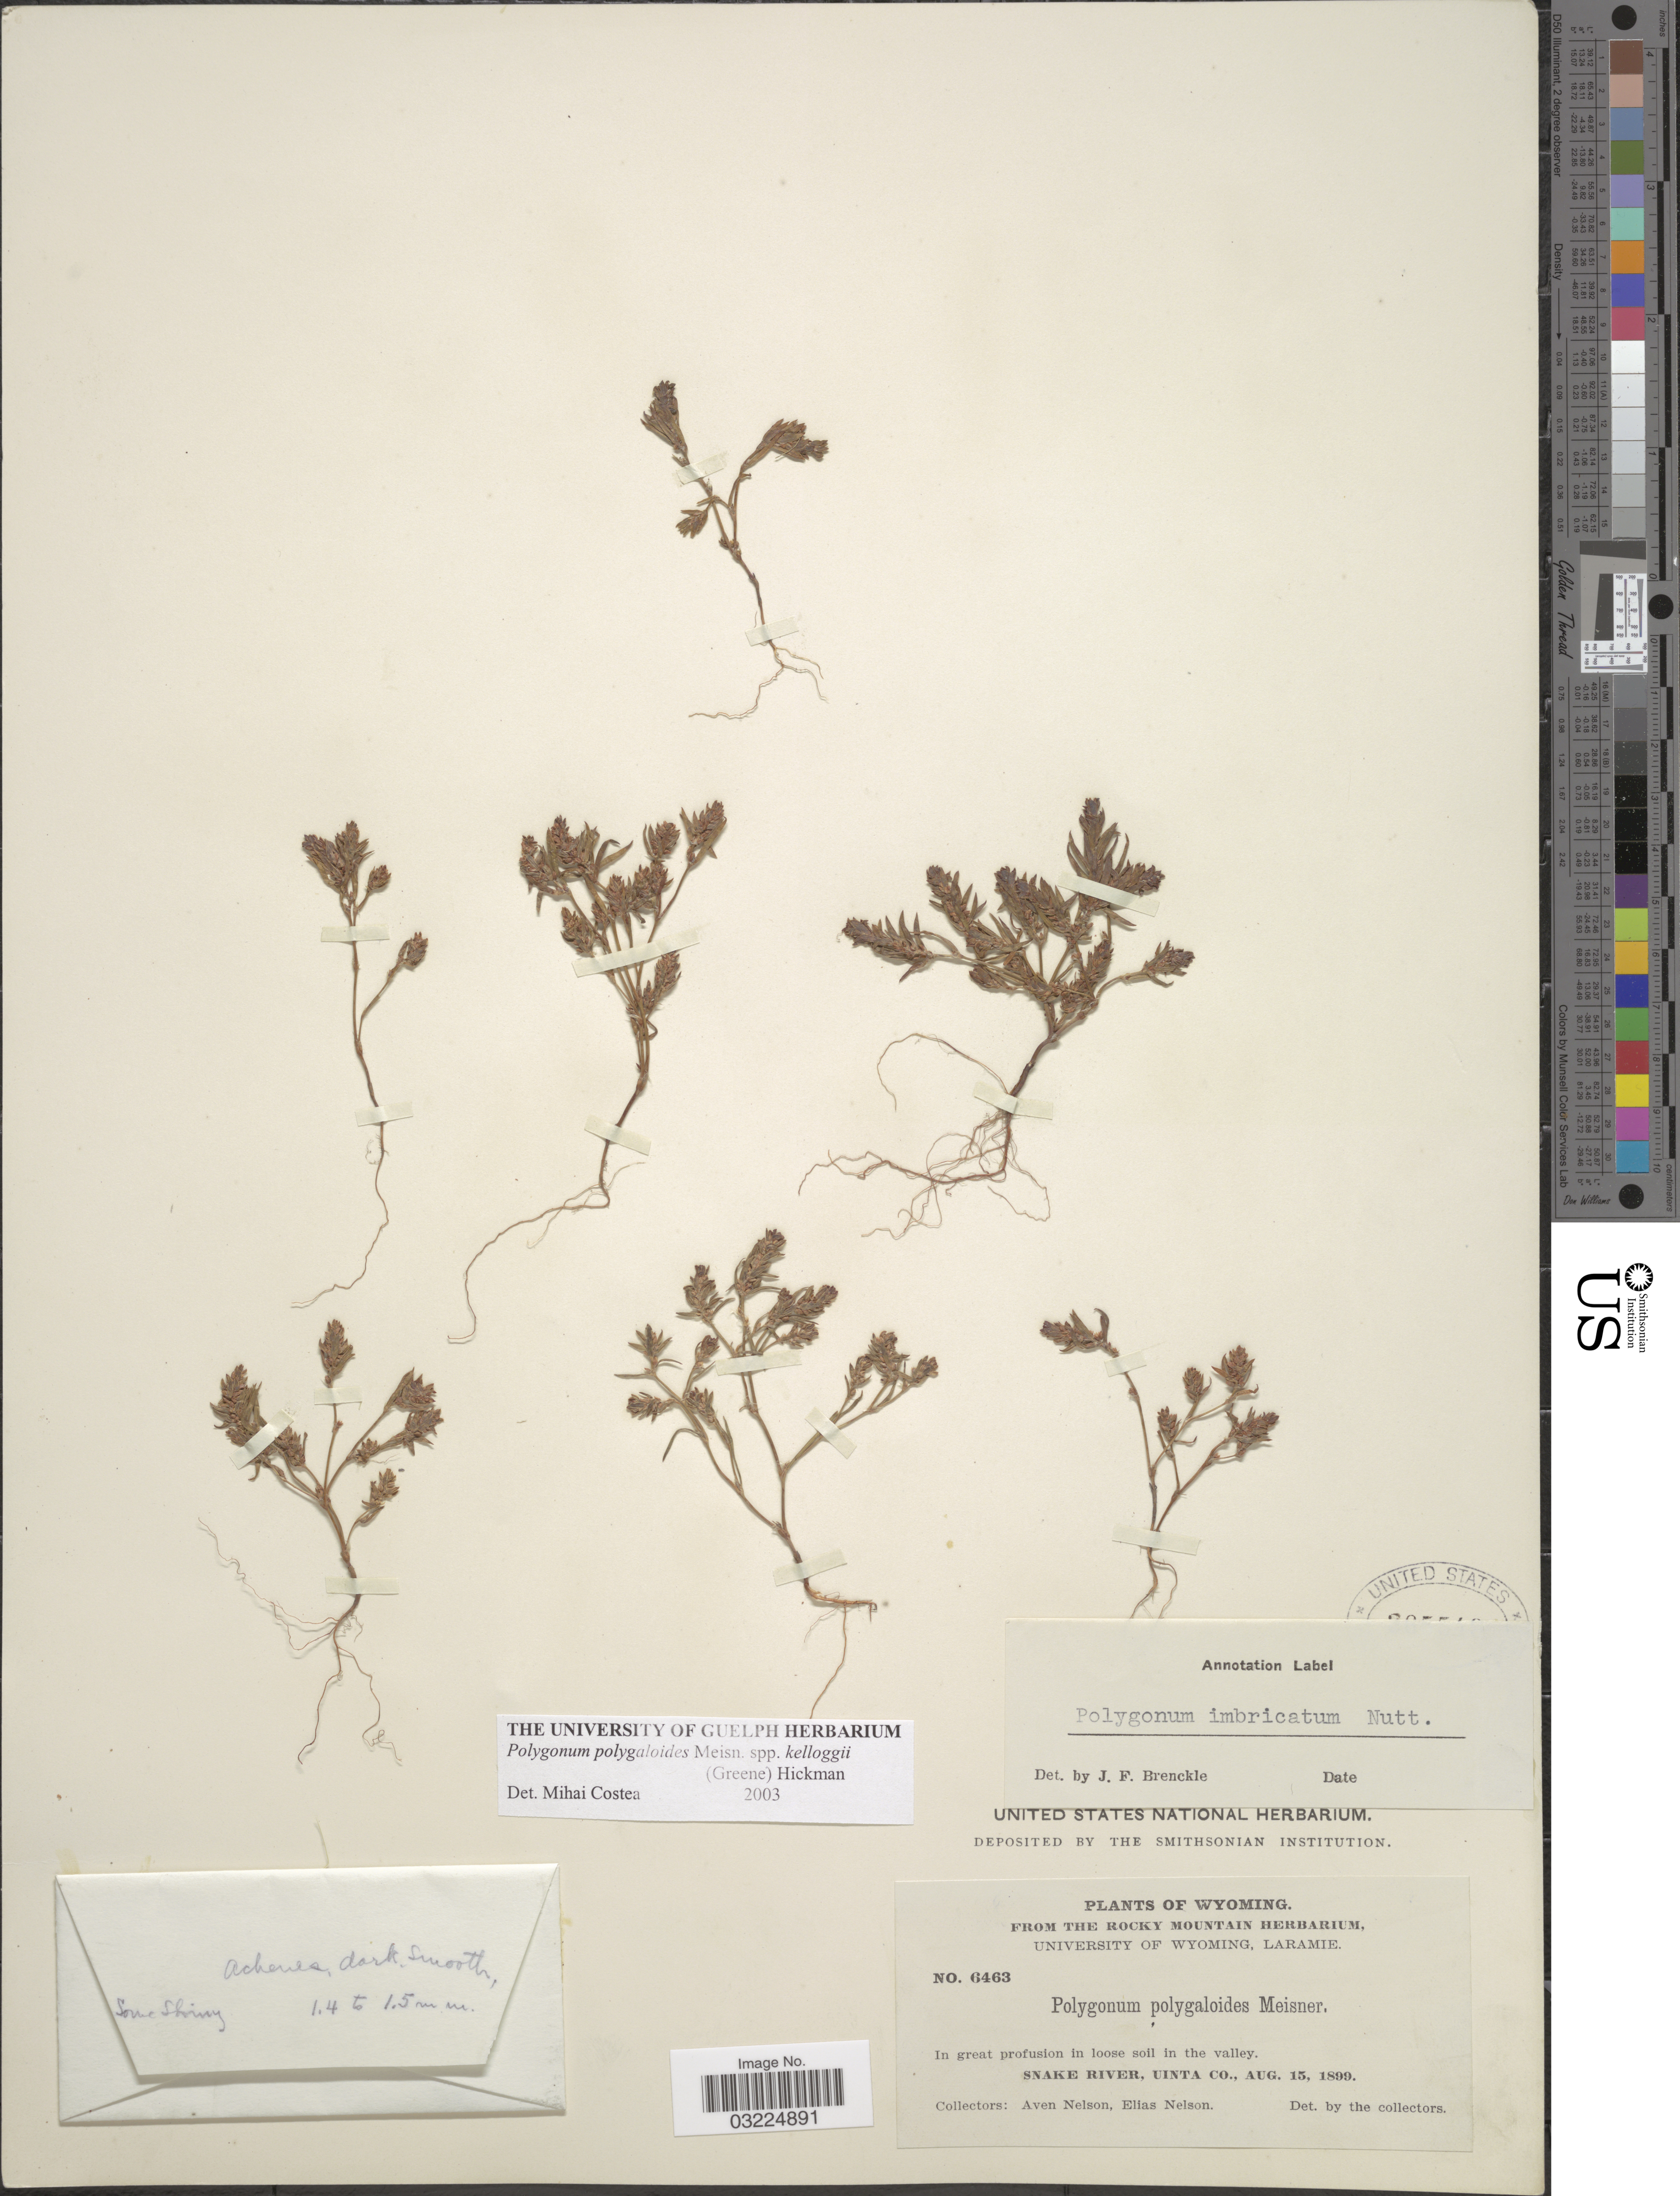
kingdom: Plantae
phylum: Tracheophyta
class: Magnoliopsida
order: Caryophyllales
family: Polygonaceae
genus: Polygonum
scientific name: Polygonum polygaloides subsp. kelloggii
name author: (Greene) Hickman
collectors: A. Nelson & E. Nelson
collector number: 6463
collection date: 1899-08-15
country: United States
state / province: Wyoming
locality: Snake River, Uinta Co.